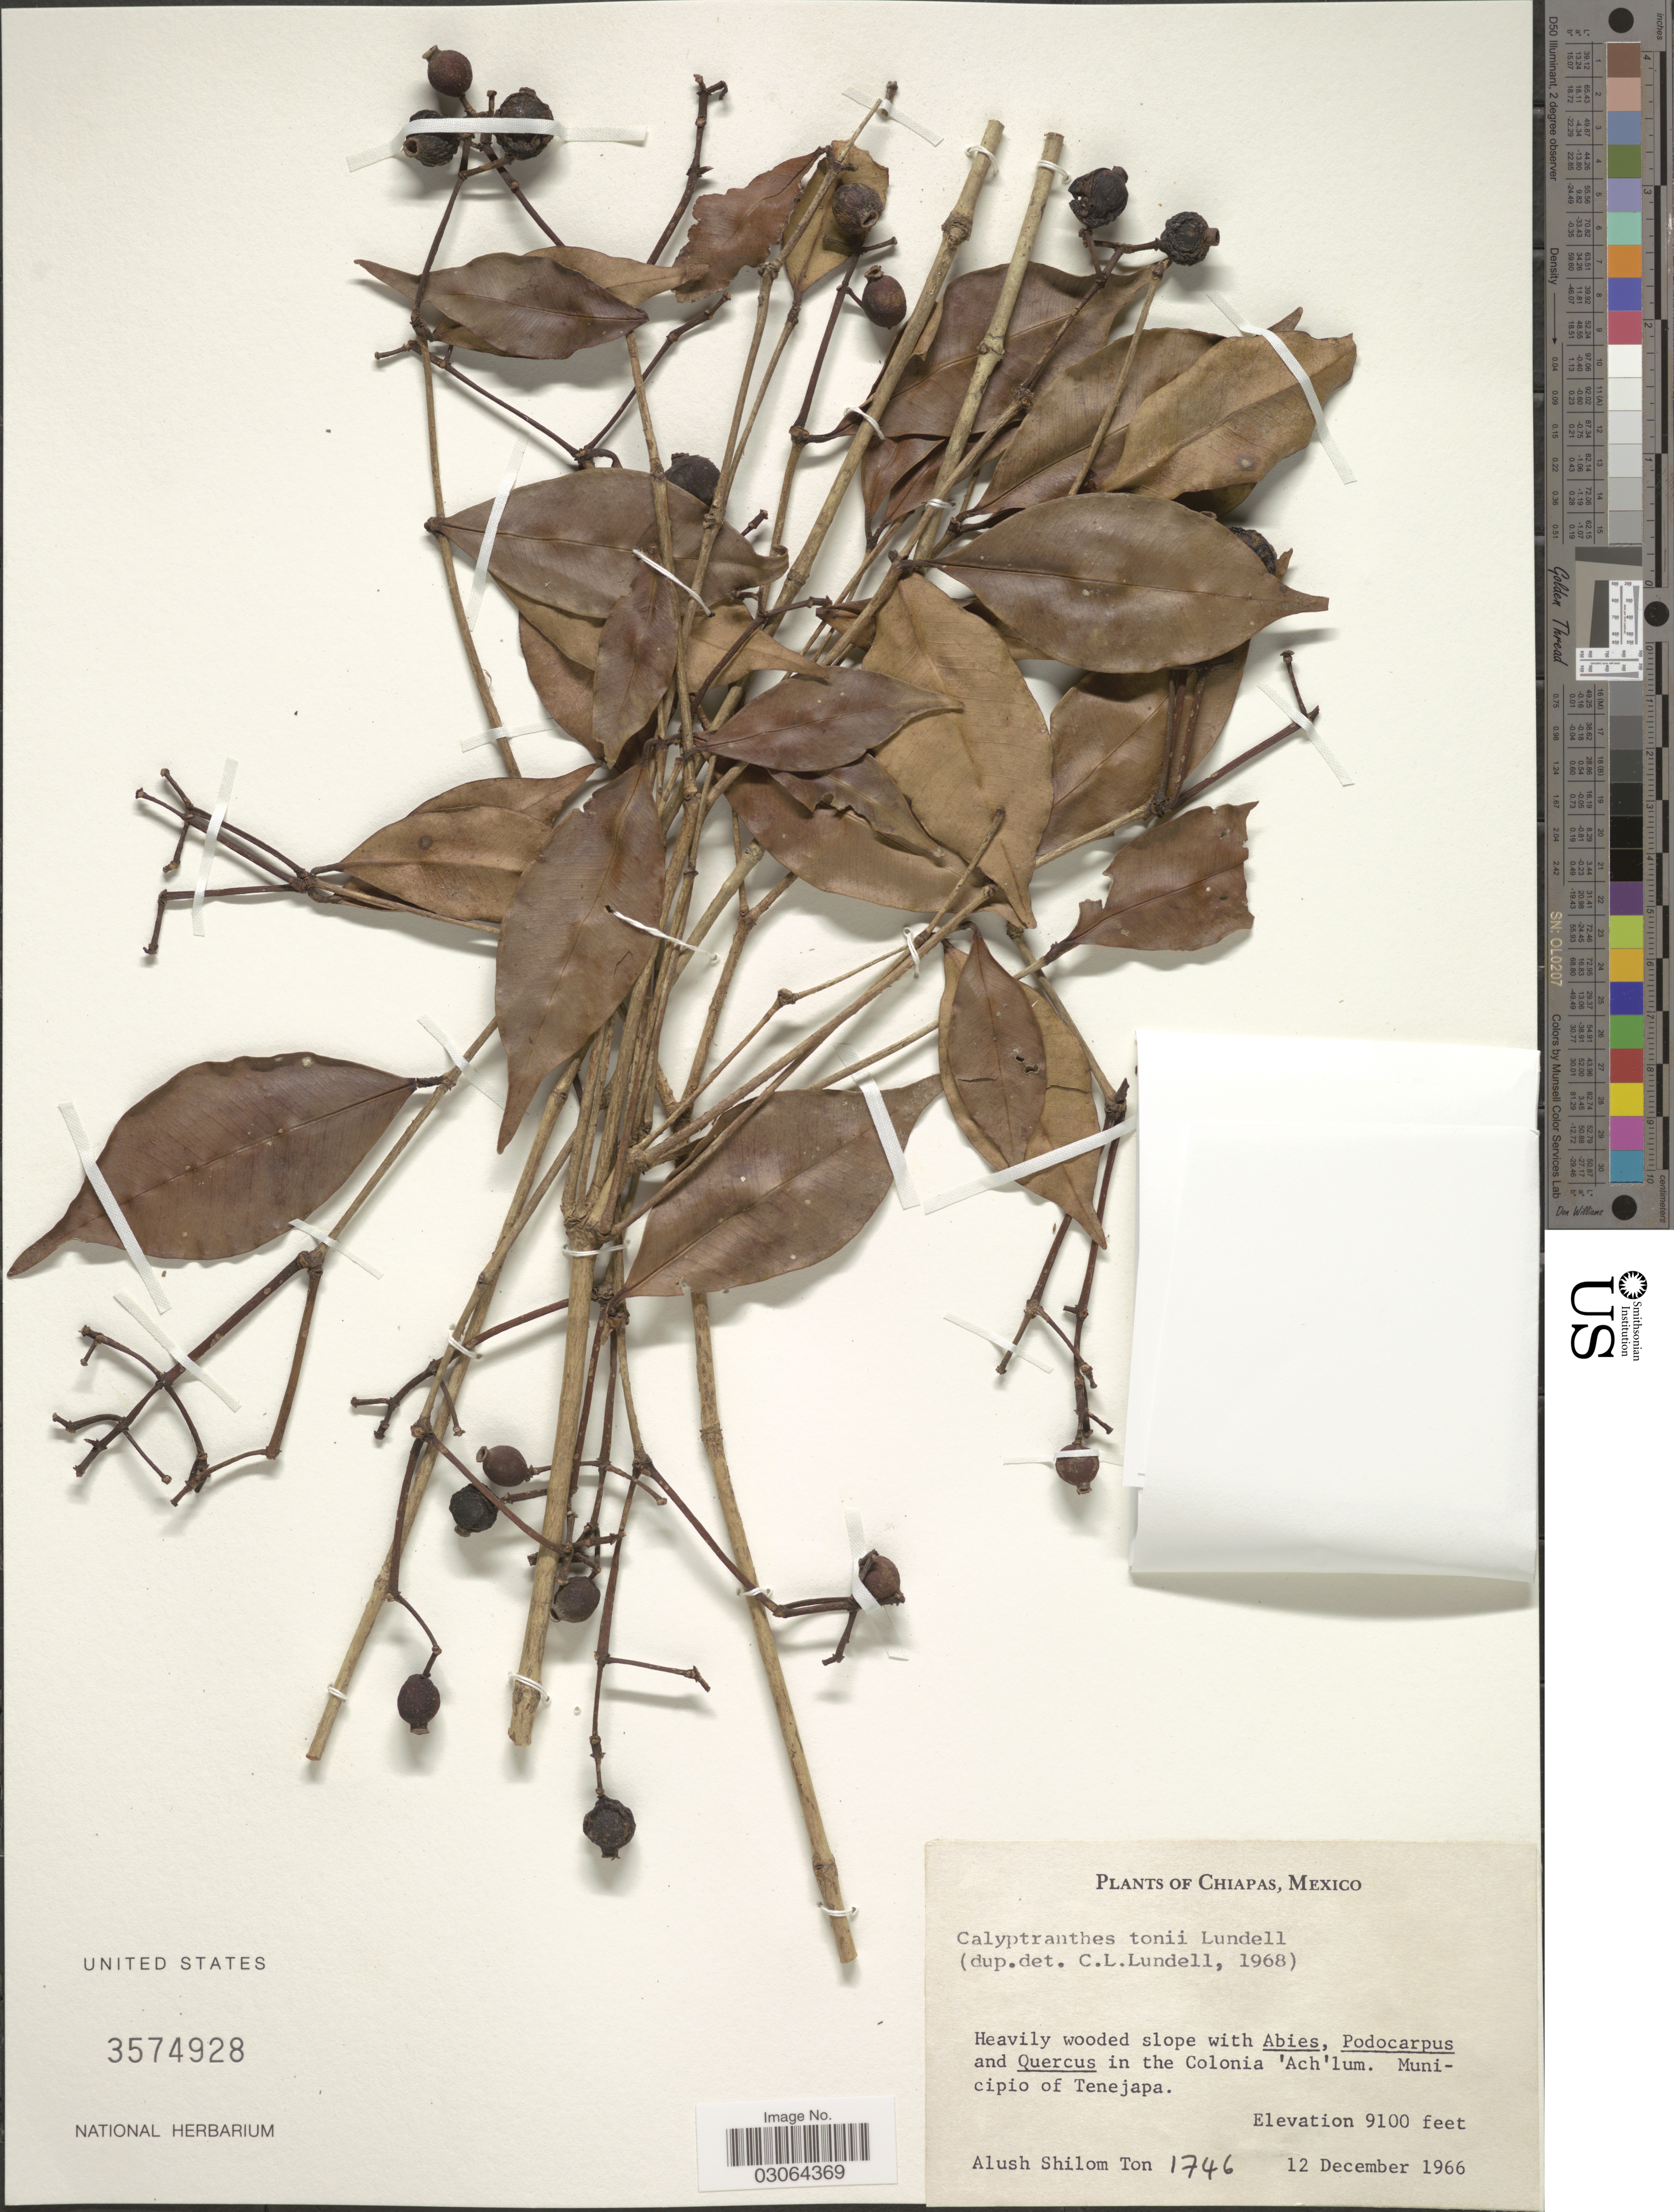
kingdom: Plantae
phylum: Tracheophyta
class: Magnoliopsida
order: Myrtales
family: Myrtaceae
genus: Myrcia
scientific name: Myrcia tonii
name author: (Lundell) A.R. Lourenço & Sánchez-Cháv.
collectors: A. M. Ton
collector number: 1746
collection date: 1966-12-12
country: Mexico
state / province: Chiapas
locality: In the Colonia 'Ach'lum, Municipio of Tenejapa.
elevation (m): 2774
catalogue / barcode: US 3574928